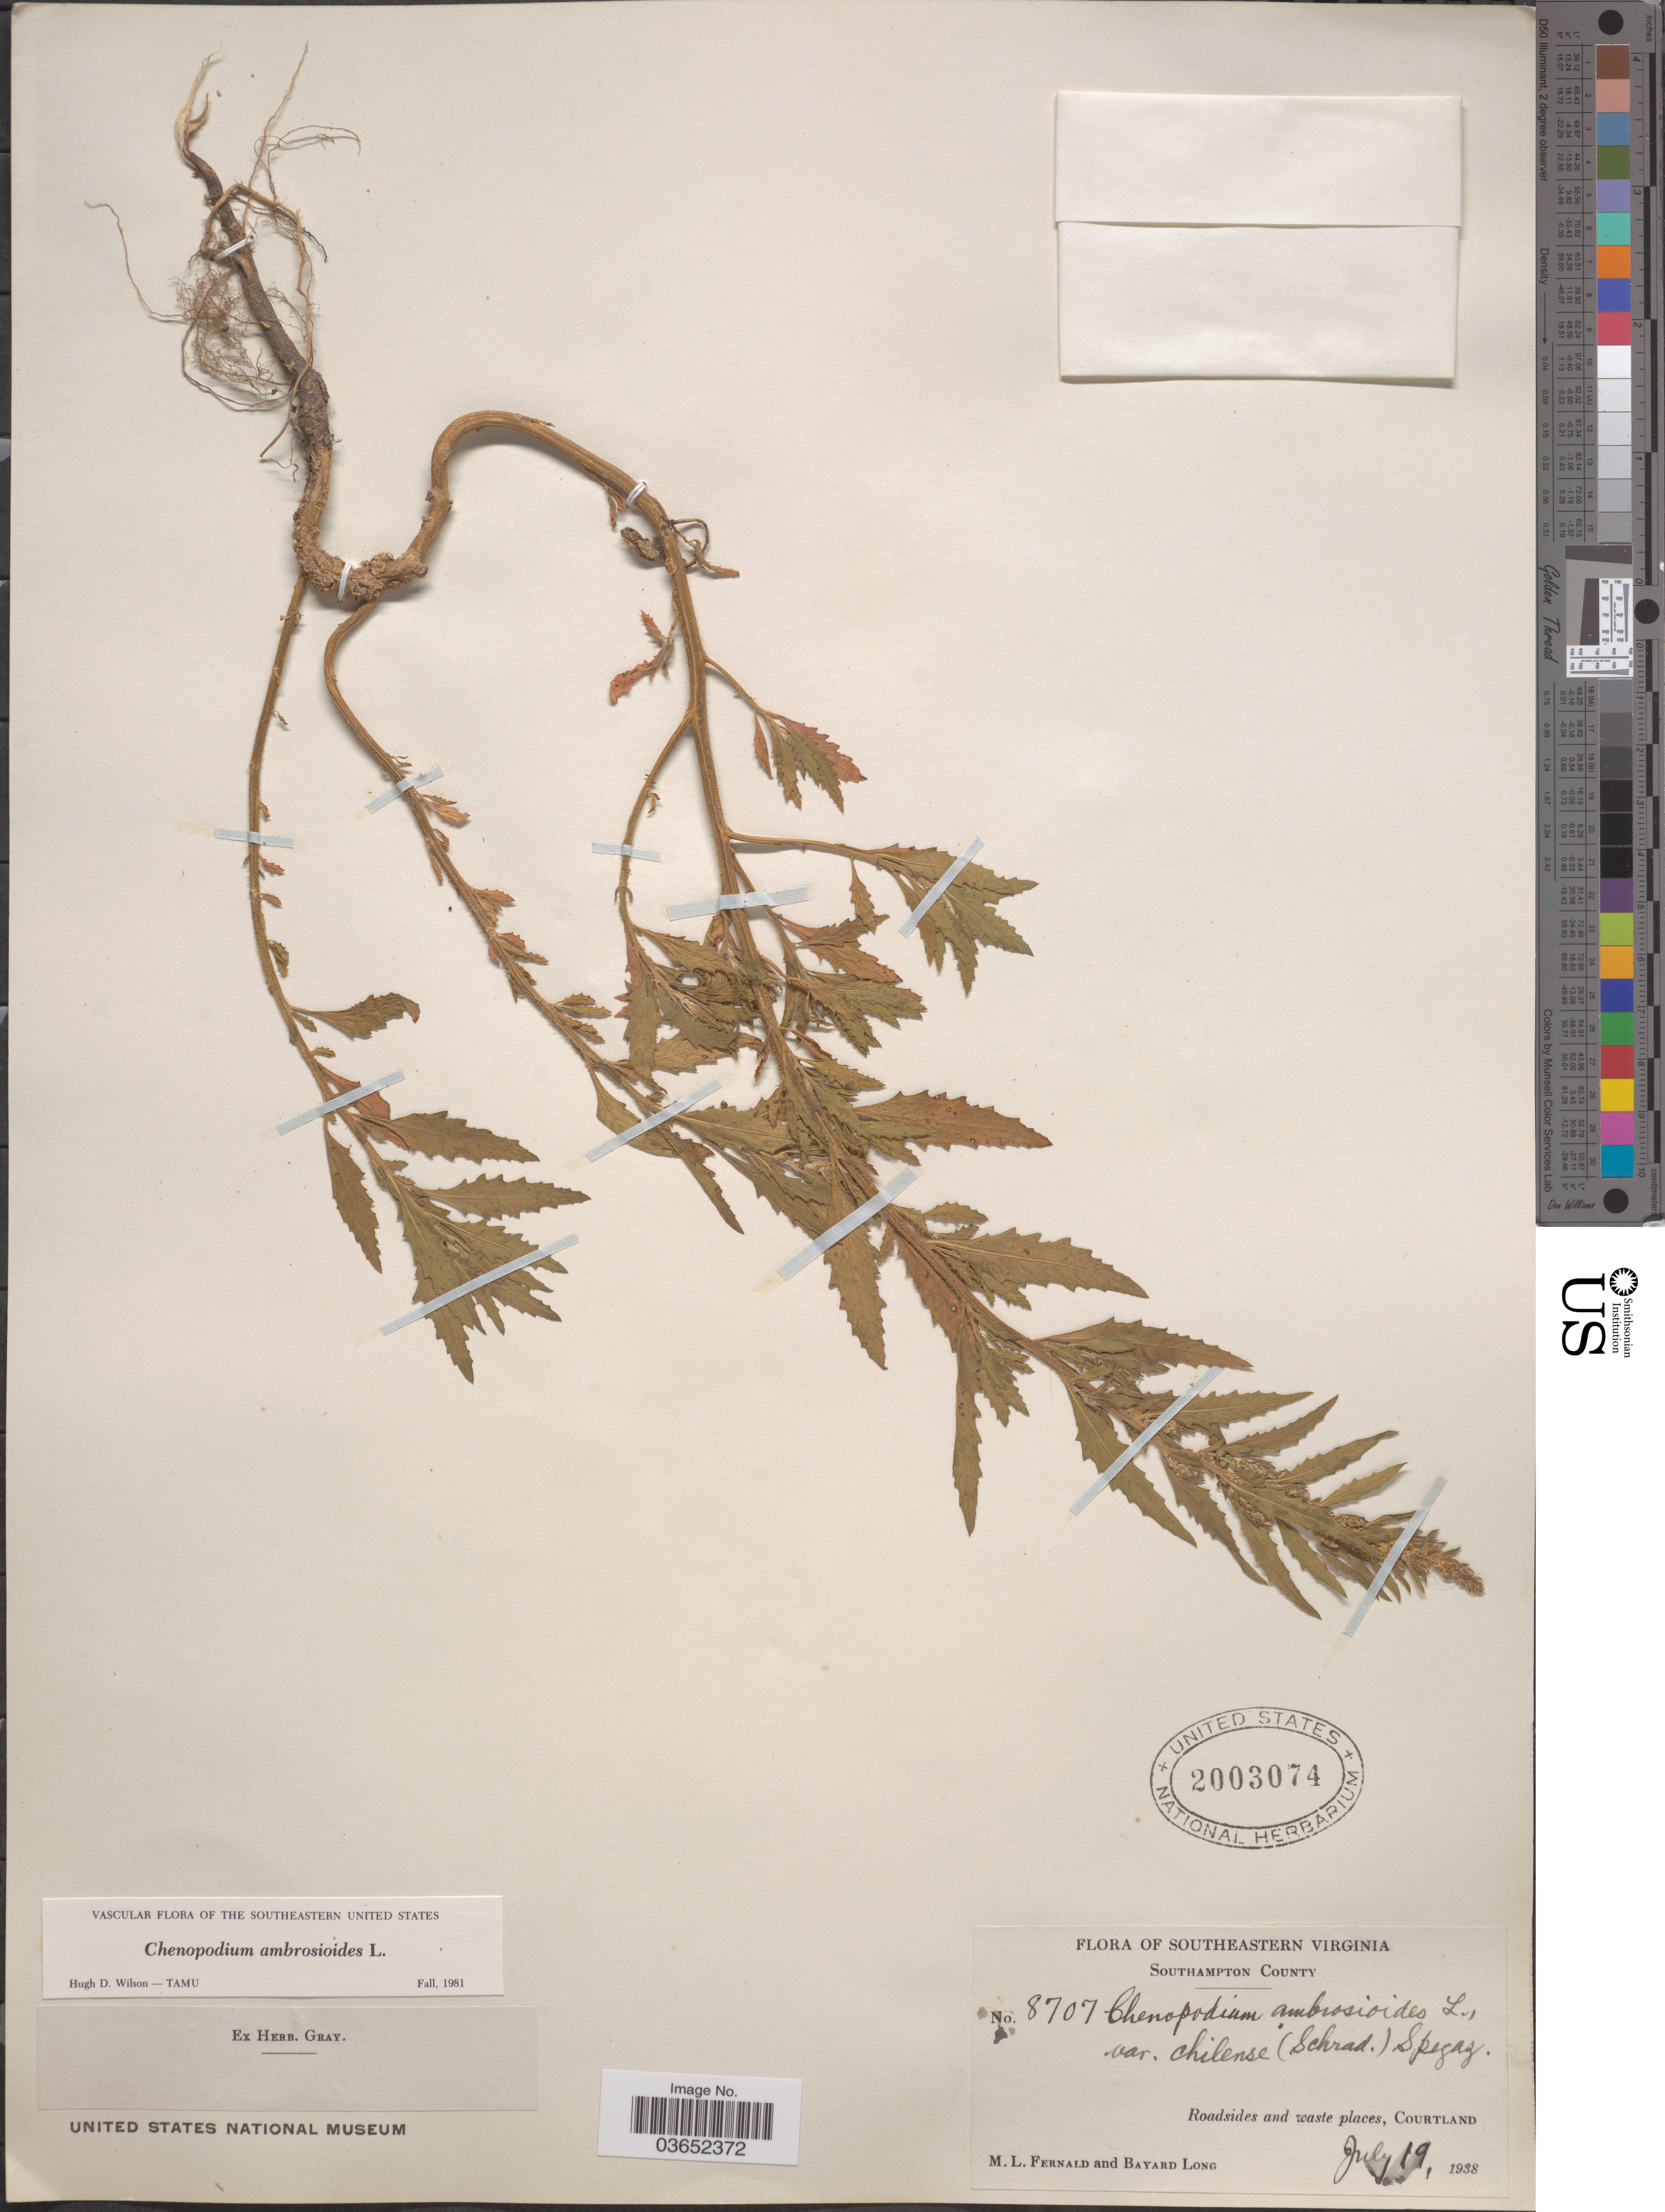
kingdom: Plantae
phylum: Tracheophyta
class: Magnoliopsida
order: Caryophyllales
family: Amaranthaceae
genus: Chenopodium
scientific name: Chenopodium ambrosioides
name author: L.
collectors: M. L. Fernald & B. Long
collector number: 8707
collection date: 1938-07-19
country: United States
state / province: Virginia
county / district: Southampton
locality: Southeastern Virginia. Southampton County. Roadsides and waste places, Courtland.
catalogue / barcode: US 2003074